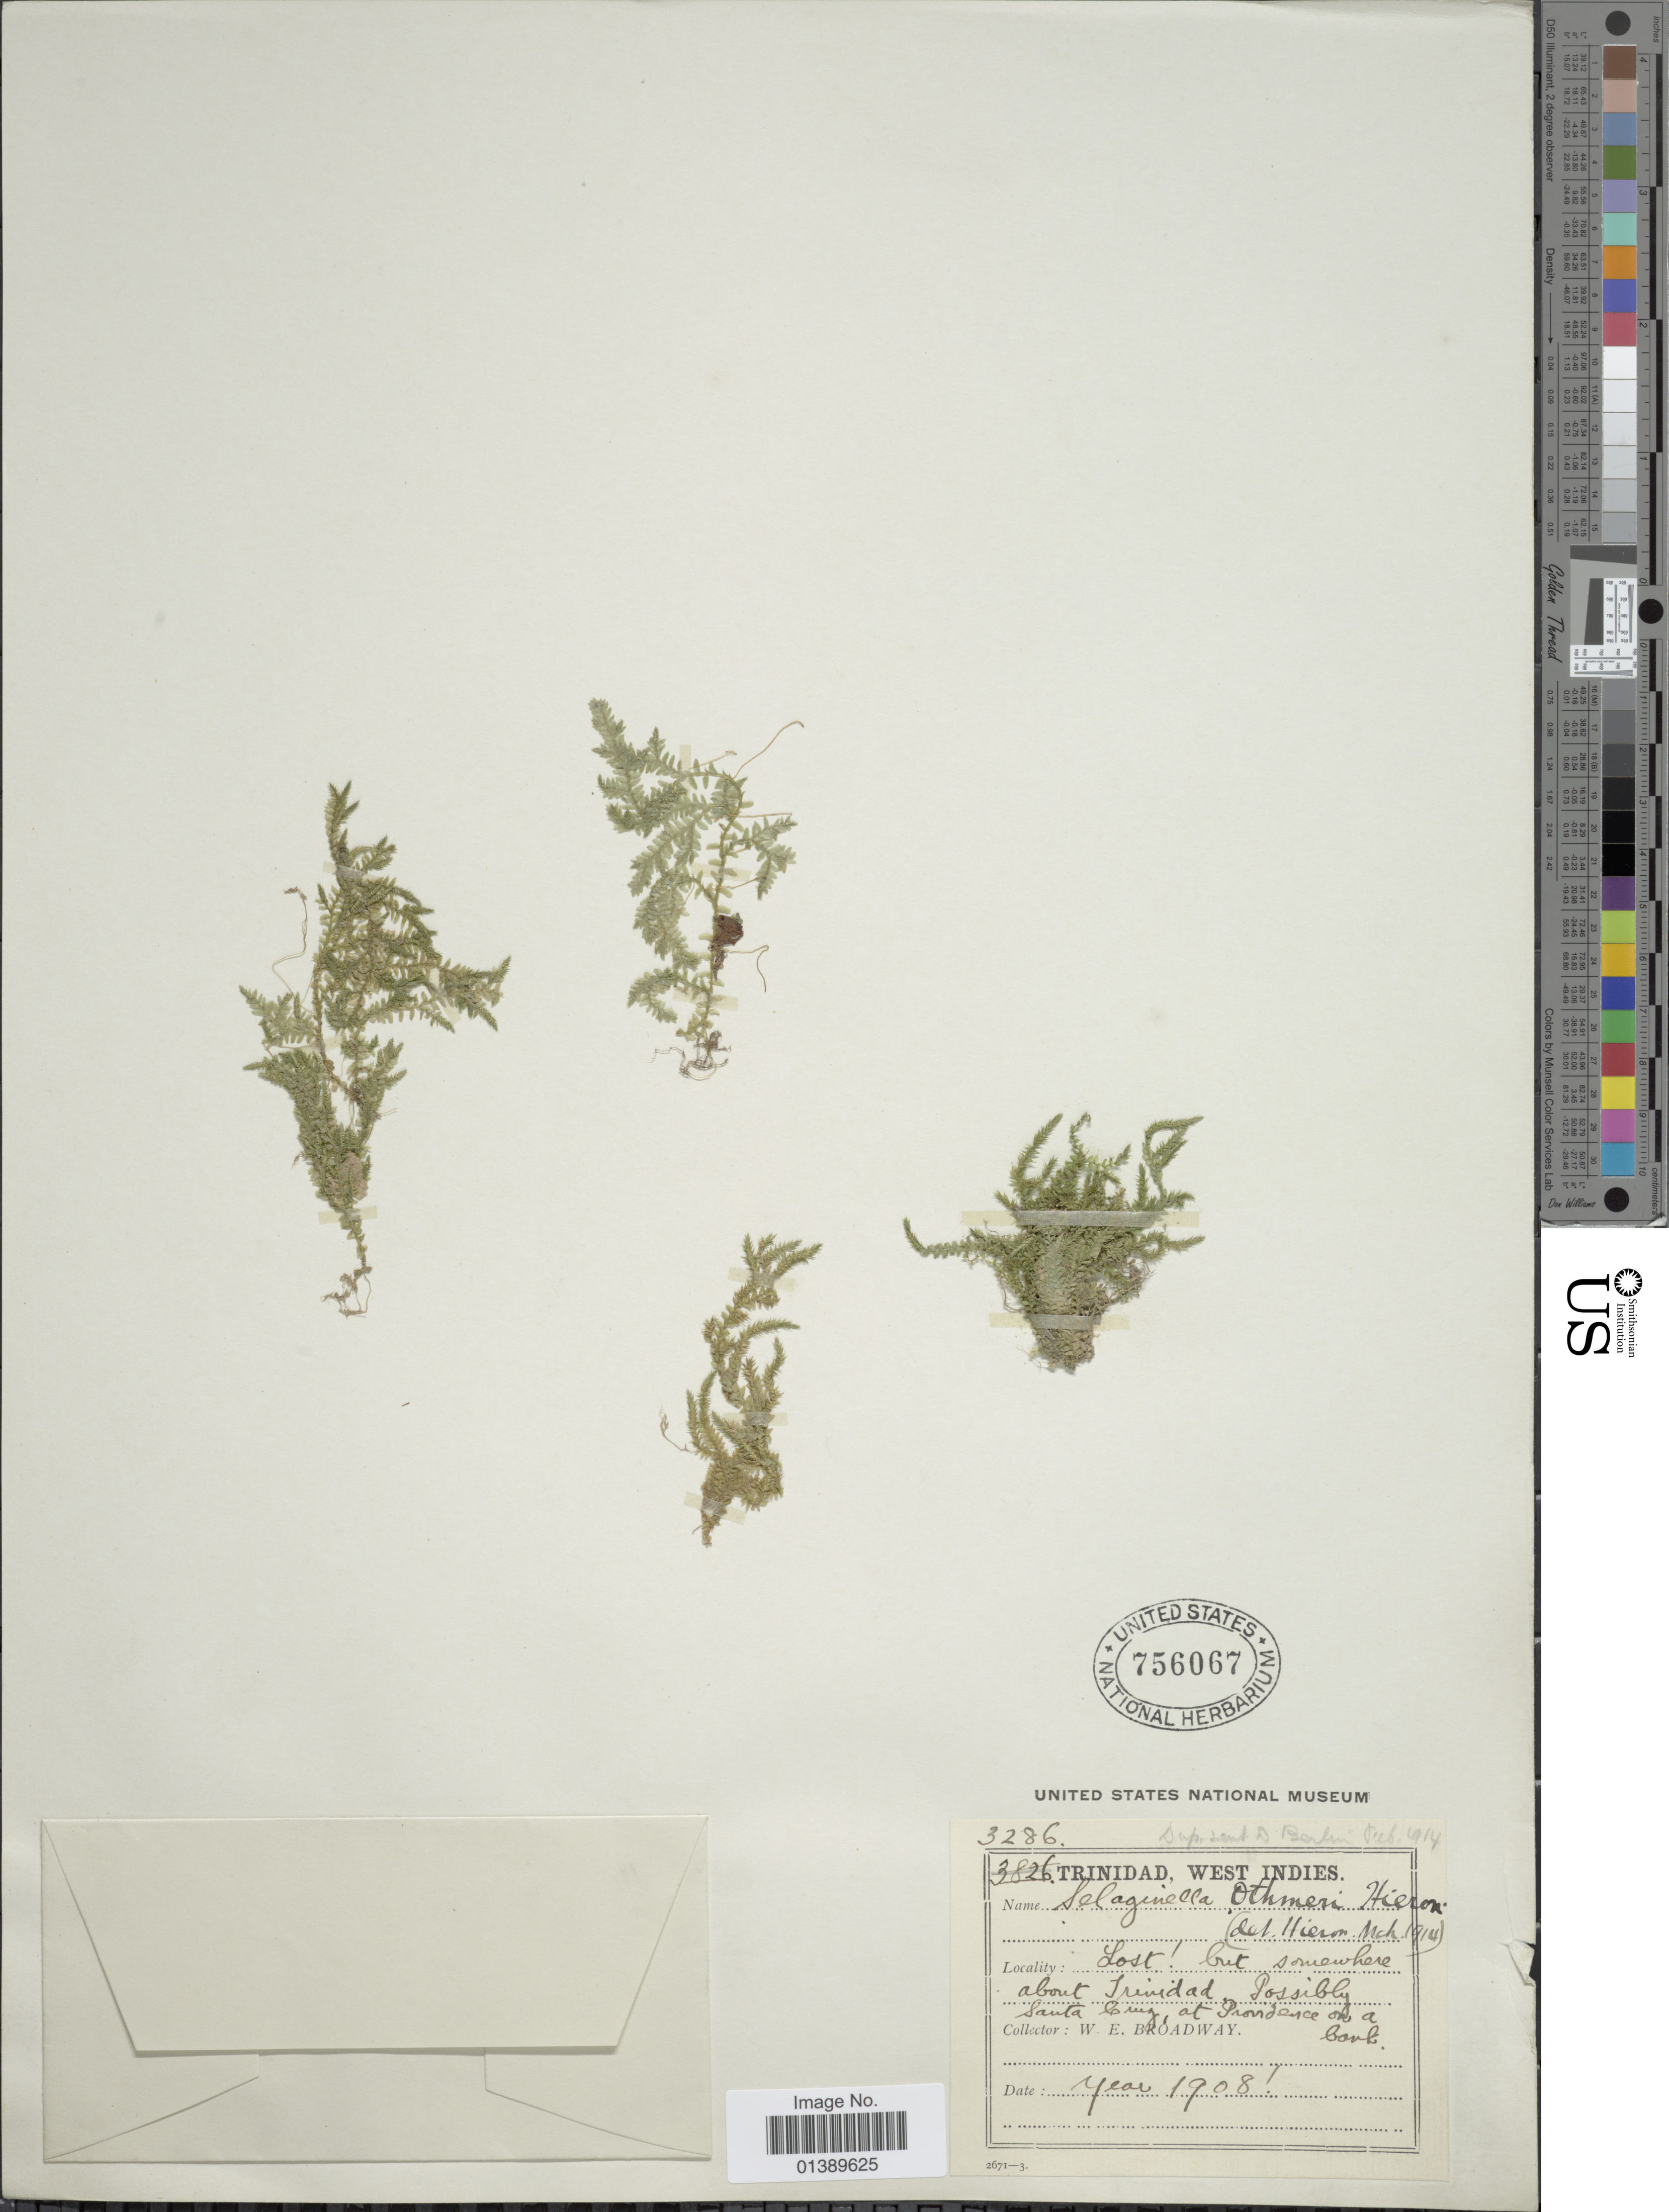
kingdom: Plantae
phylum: Tracheophyta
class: Lycopodiopsida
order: Selaginellales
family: Selaginellaceae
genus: Selaginella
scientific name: Selaginella flagellata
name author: Spring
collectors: W. E. Broadway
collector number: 3286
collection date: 1908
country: Trinidad and Tobago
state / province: Trinidad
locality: West Indies, lost! about Trinidad, Possibly Santa Cruz, at Providence on a bank.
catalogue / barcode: US 756067